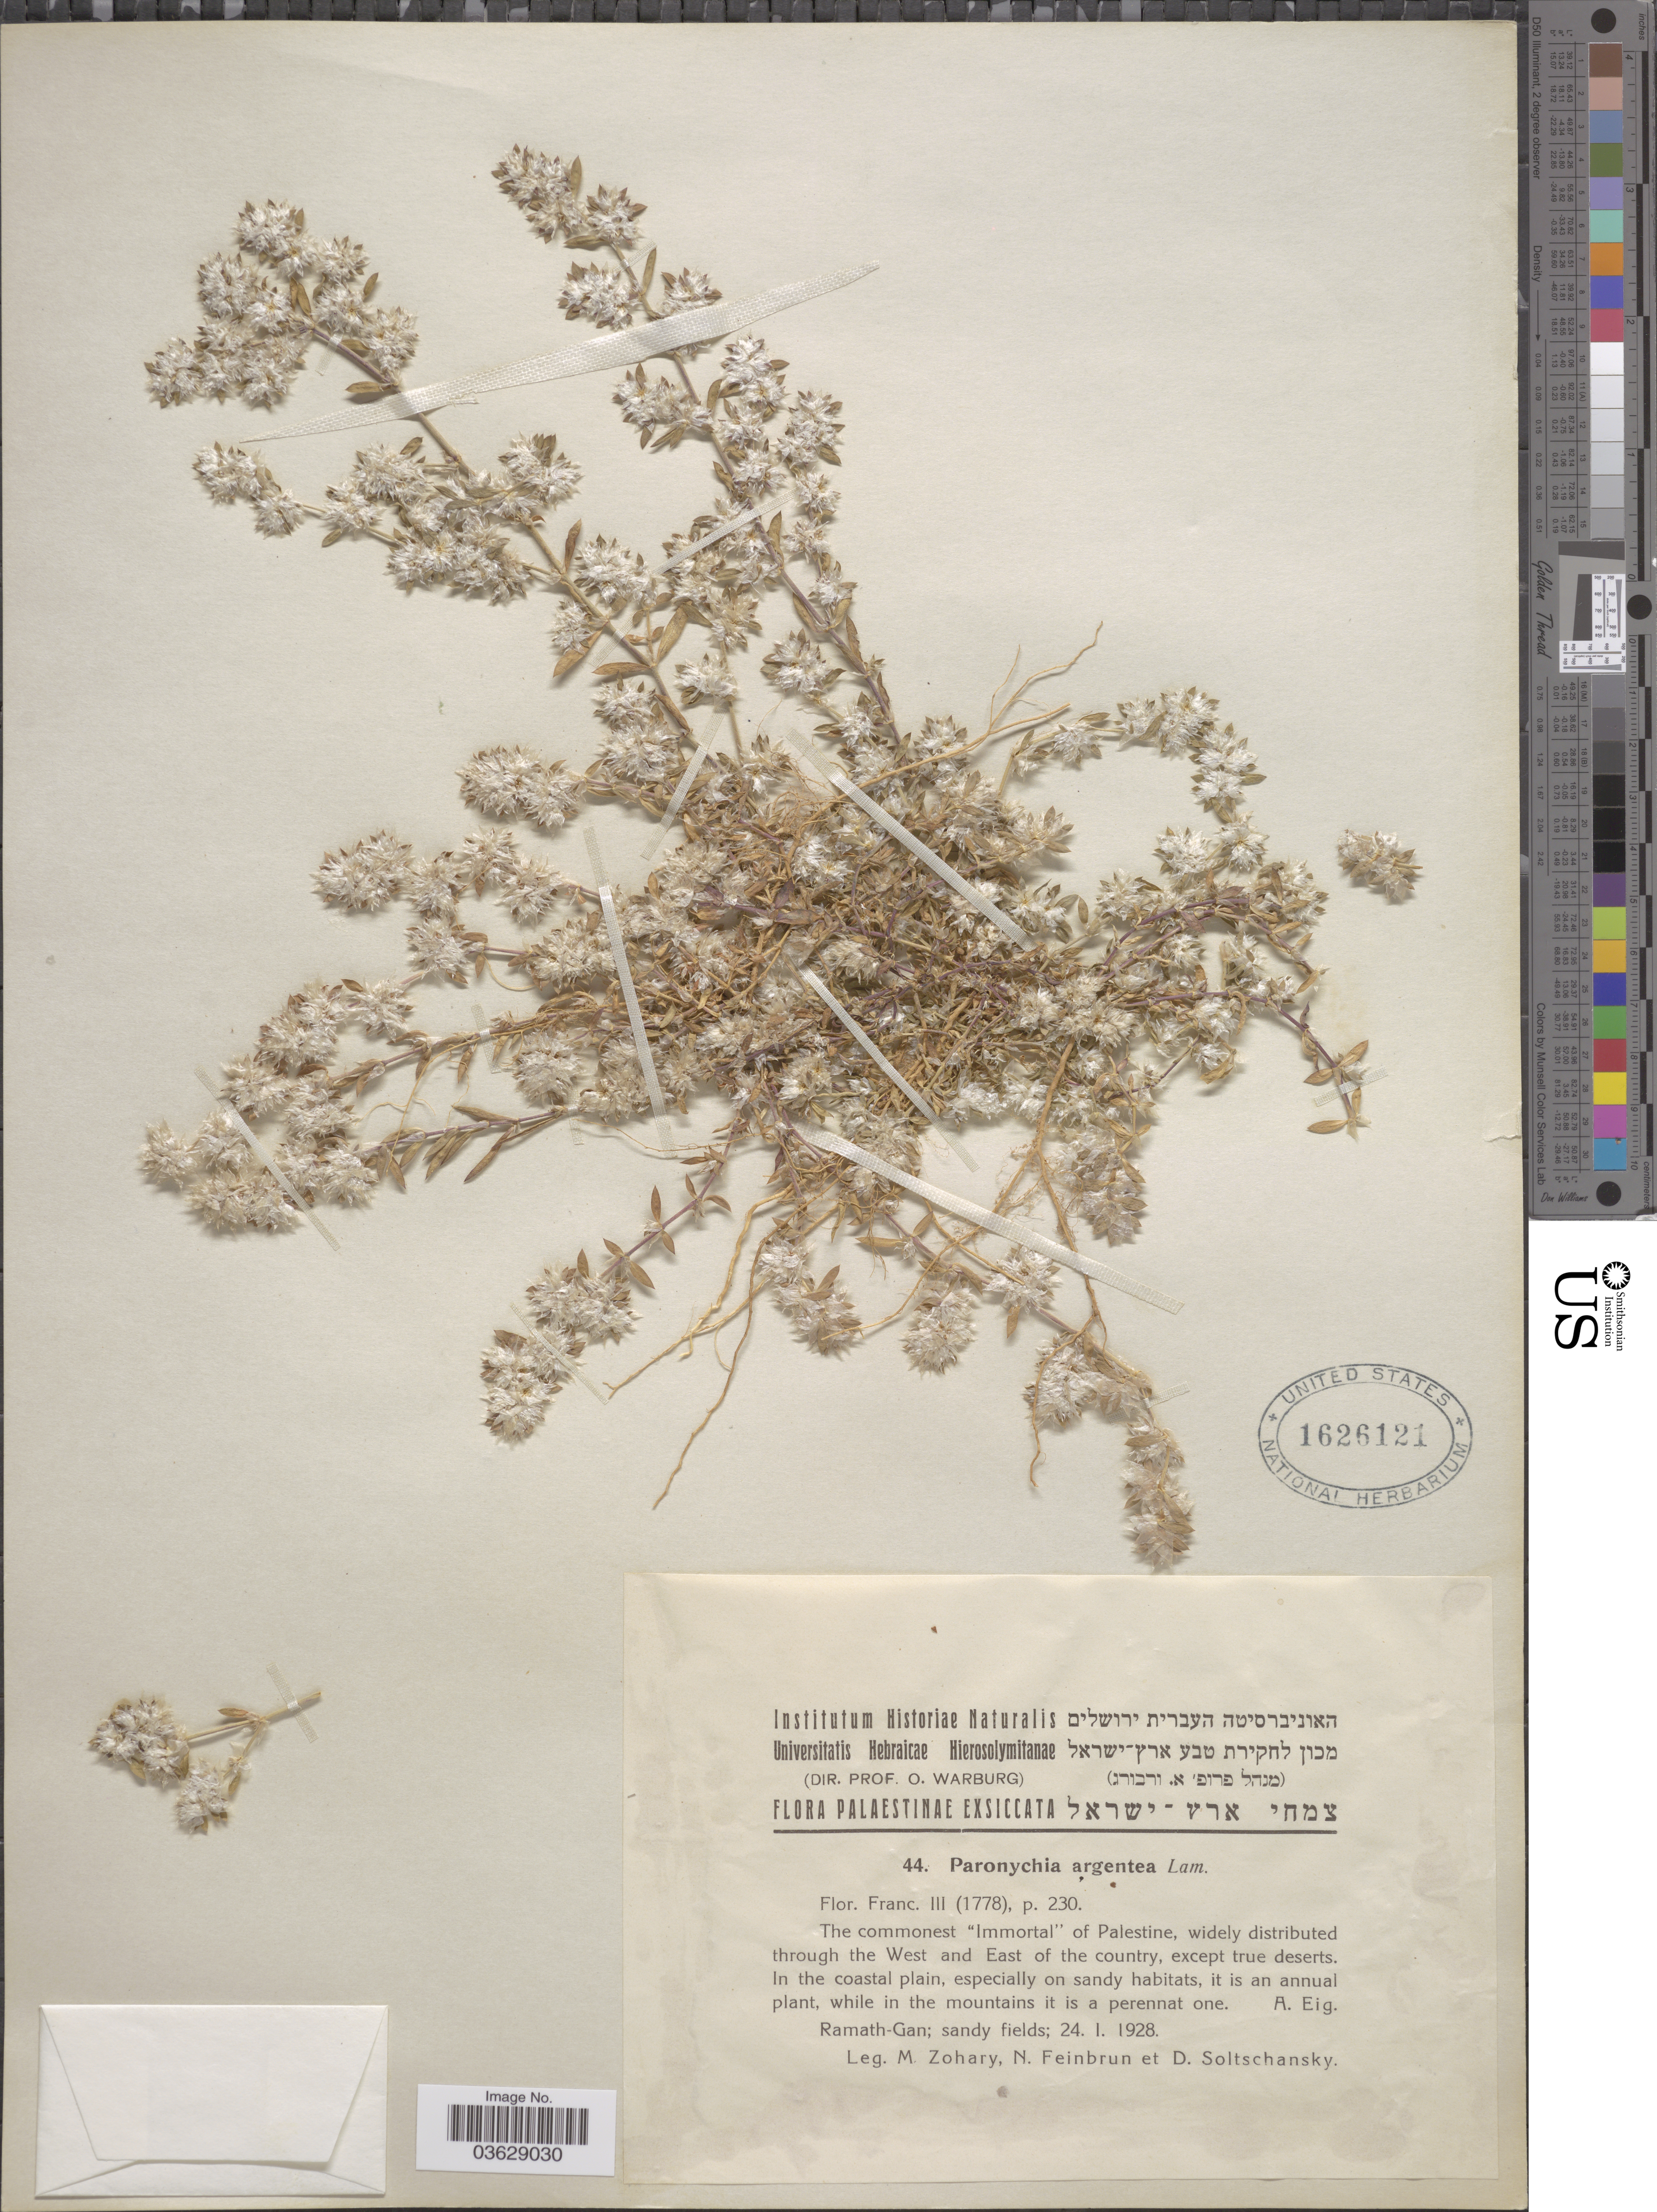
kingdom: Plantae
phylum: Tracheophyta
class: Magnoliopsida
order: Caryophyllales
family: Caryophyllaceae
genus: Paronychia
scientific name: Paronychia argentea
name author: Lam.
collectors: M. Zohary, N. Feinbrun & D. Soltschansky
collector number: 44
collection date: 1928-01-24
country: Israel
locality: Palaestinae. Ramath-Gan.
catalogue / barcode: US 1626121